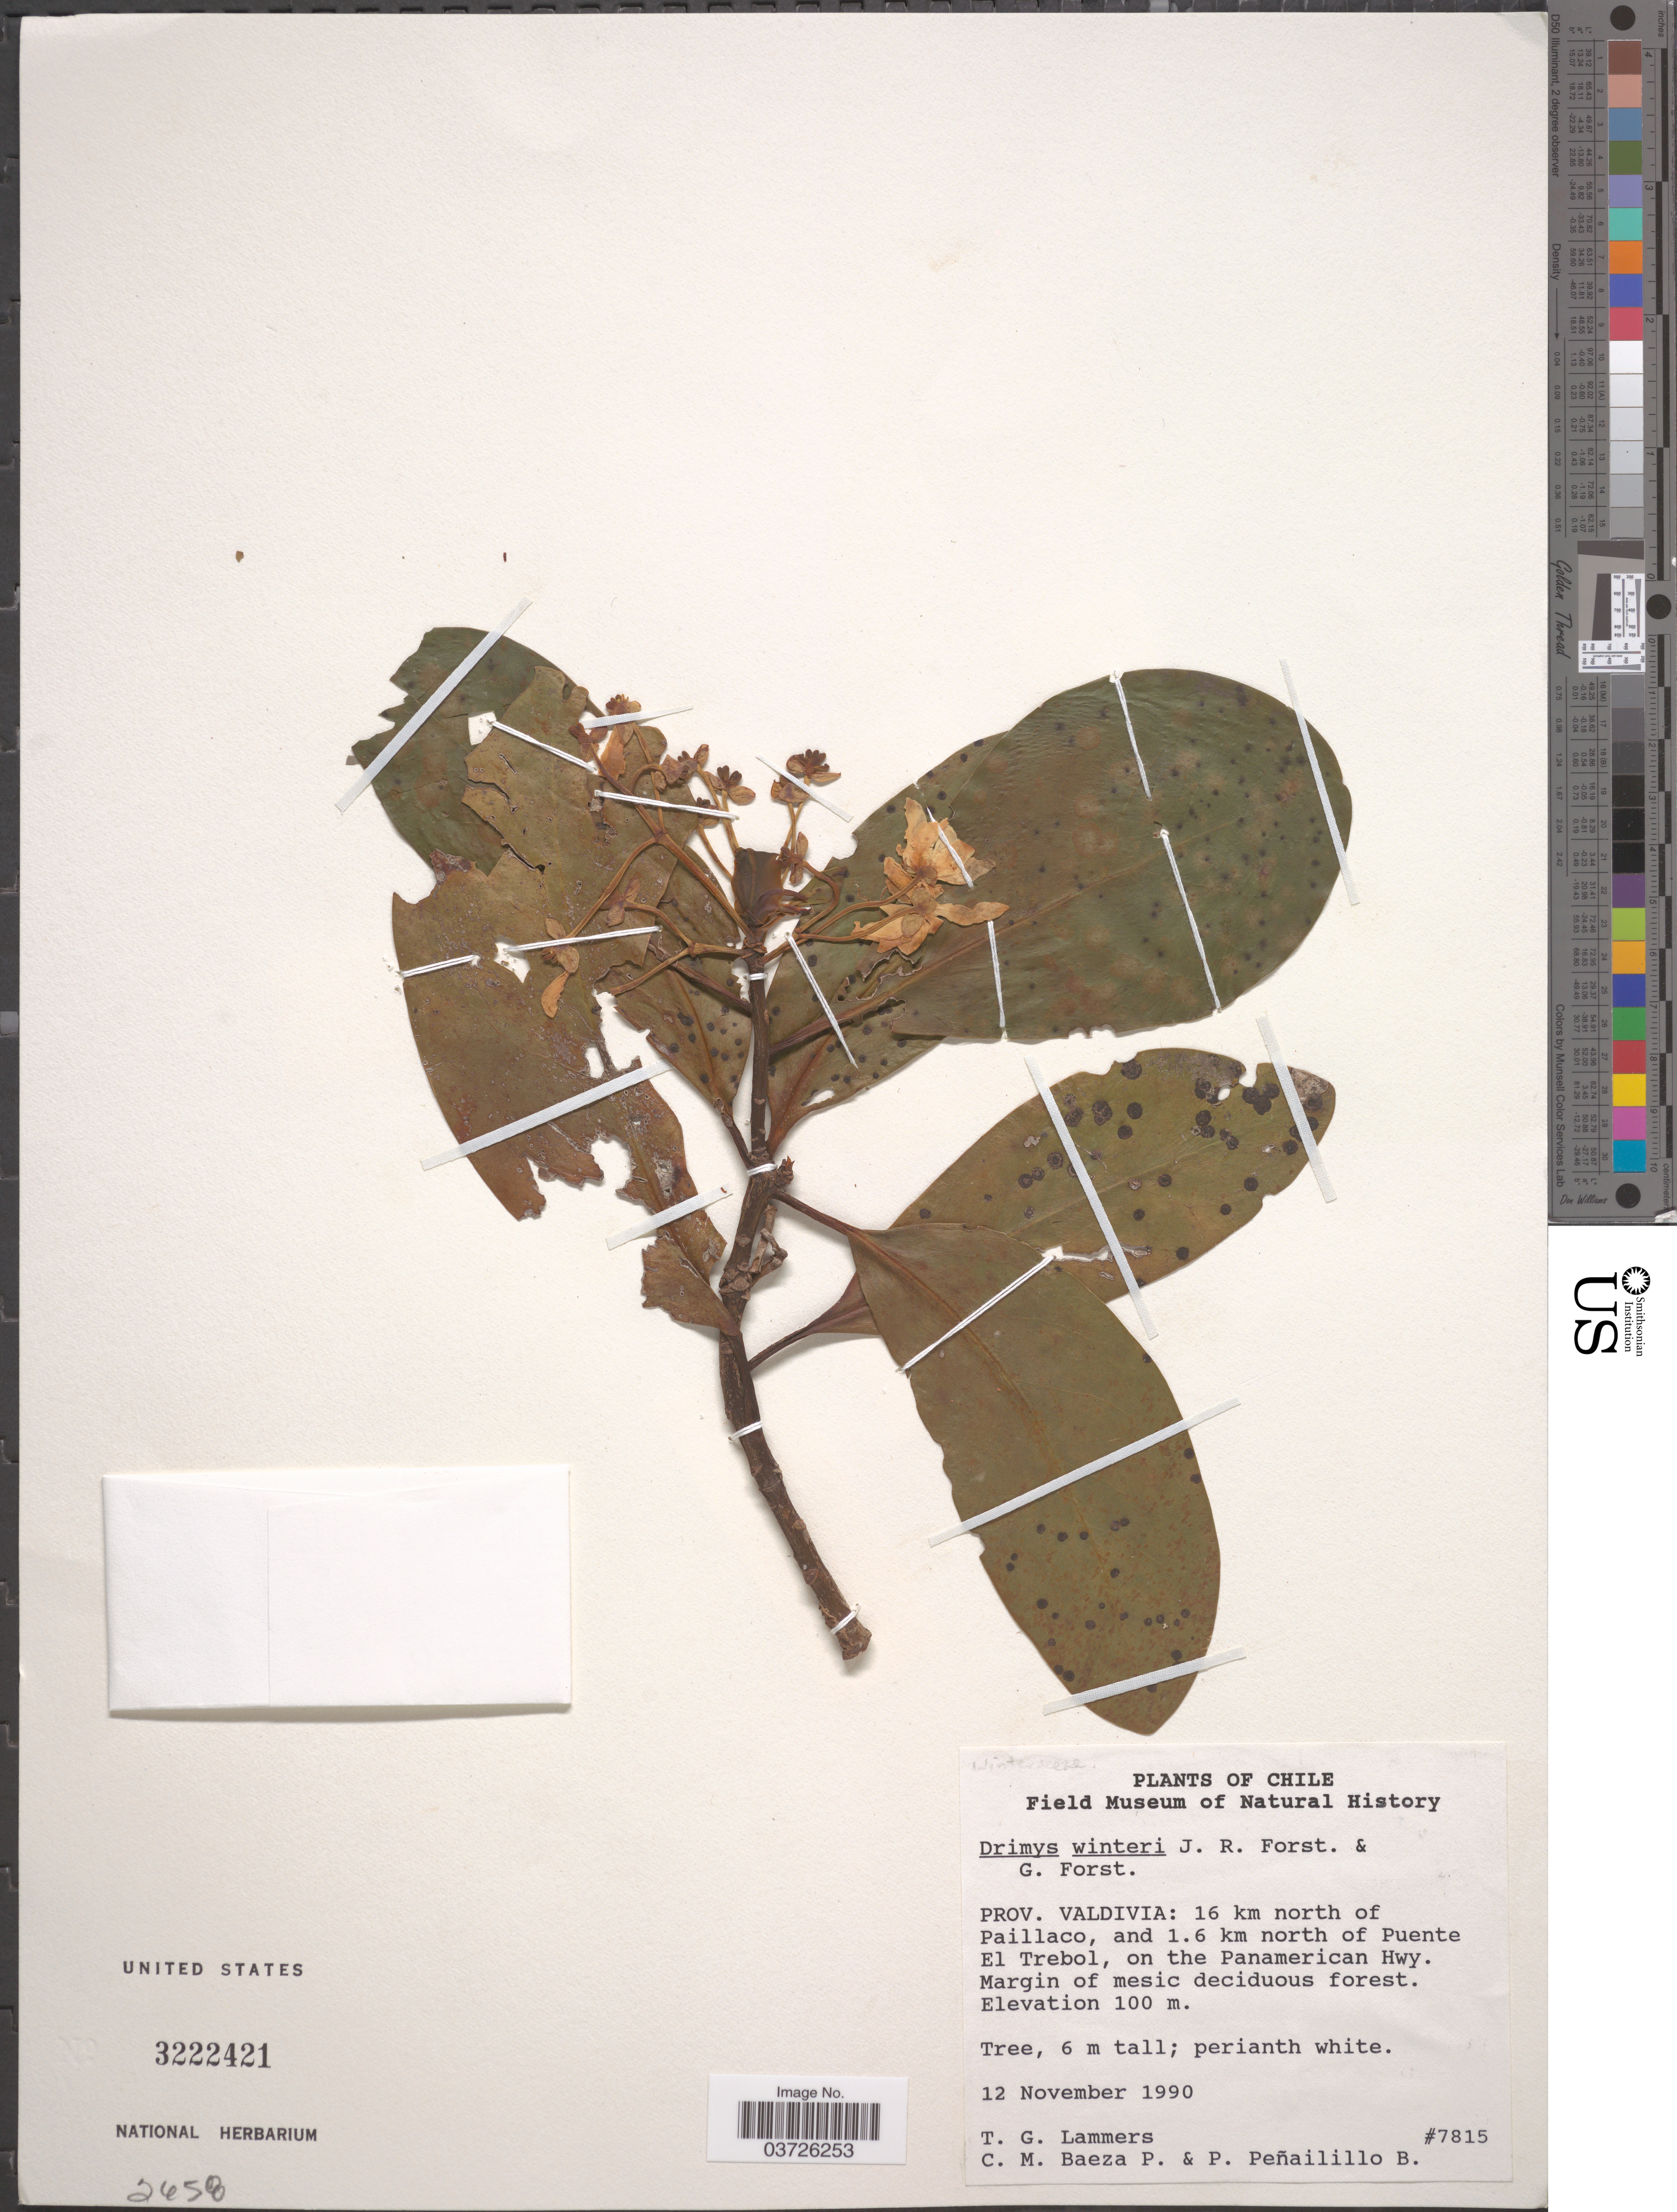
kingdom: Plantae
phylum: Tracheophyta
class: Magnoliopsida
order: Canellales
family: Winteraceae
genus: Drimys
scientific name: Drimys winteri var. winteri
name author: J.R. Forst. & G. Forst.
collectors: T. Lammers, C. Baeza & P. Peñailillo B.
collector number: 7815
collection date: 1990-11-12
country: Chile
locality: Prov. Valdivia: 16 km north of Paillaco, and 1.6 km north of Puente El Trebol, on the Panamerican Hwy.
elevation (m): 100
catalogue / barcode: US 3222421